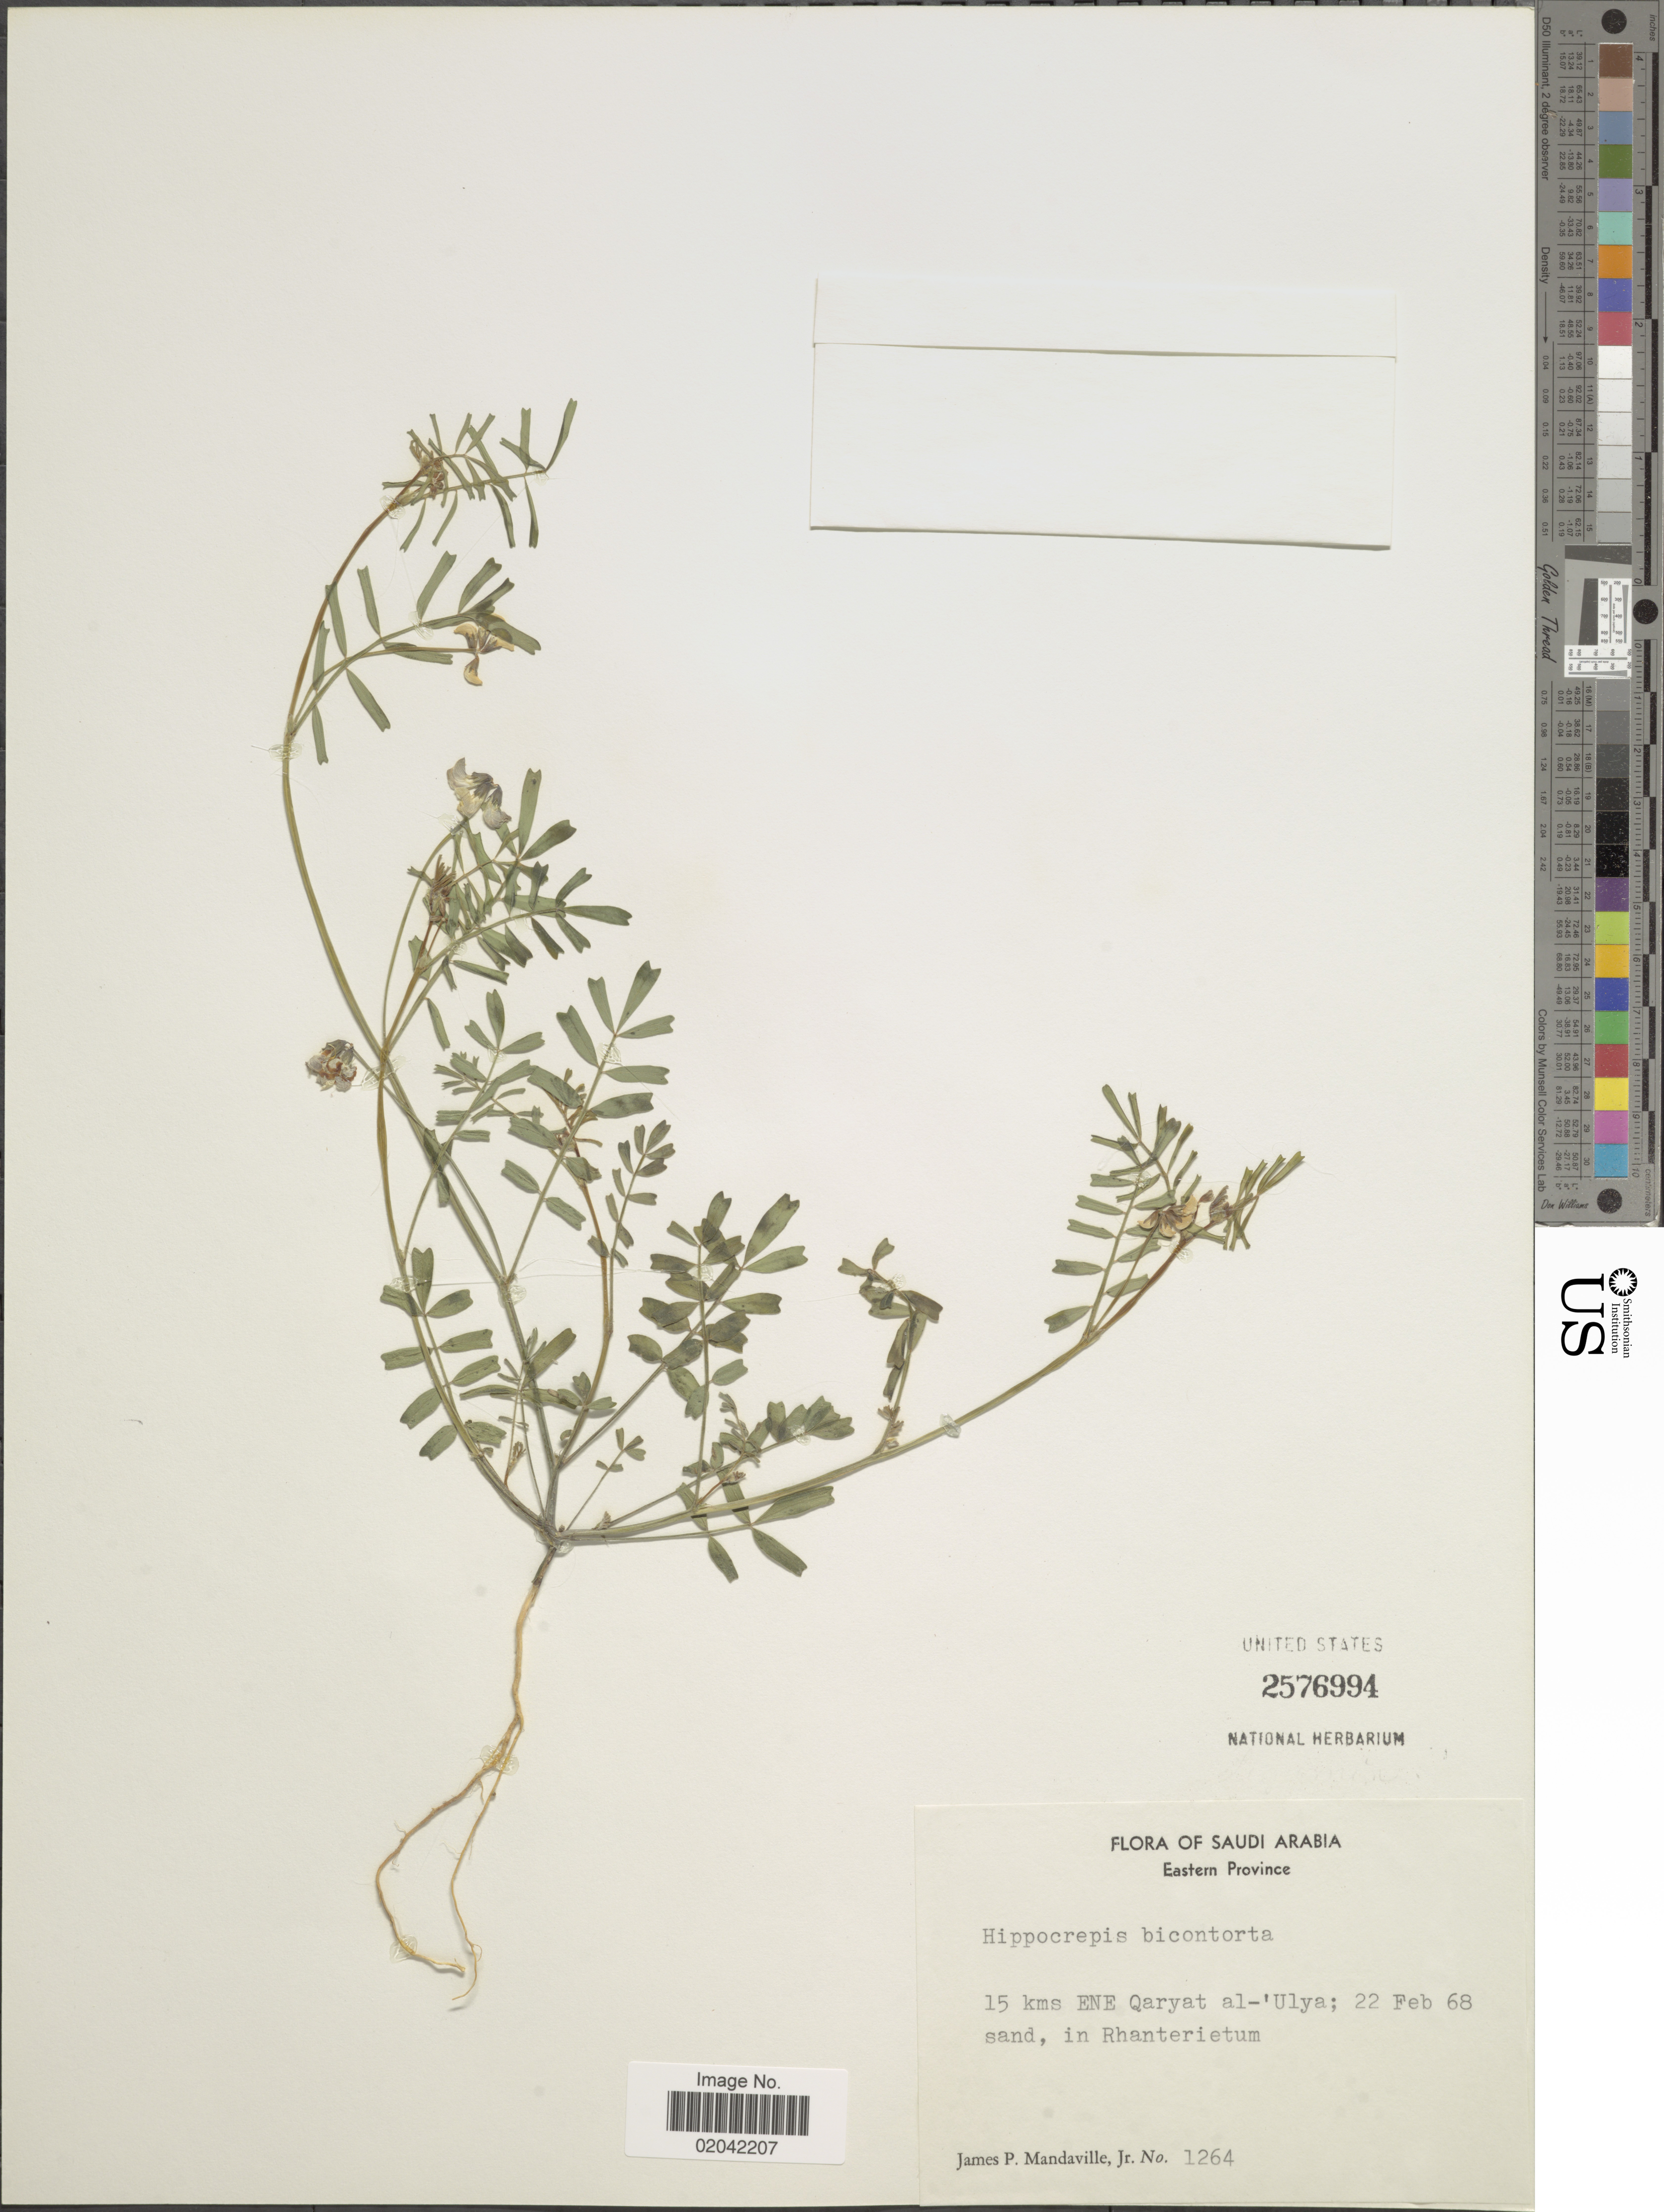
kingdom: Plantae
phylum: Tracheophyta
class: Magnoliopsida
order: Fabales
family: Fabaceae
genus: Hippocrepis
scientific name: Hippocrepis bicontorta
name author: Loisel.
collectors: J. Mandaville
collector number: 1264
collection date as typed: Transcribed d/m/y: 22/2/68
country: Saudi Arabia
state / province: Ash Sharqiyah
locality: Eastern Province. 15 kms ENE Qaryat al-'Ulya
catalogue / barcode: US 2576994